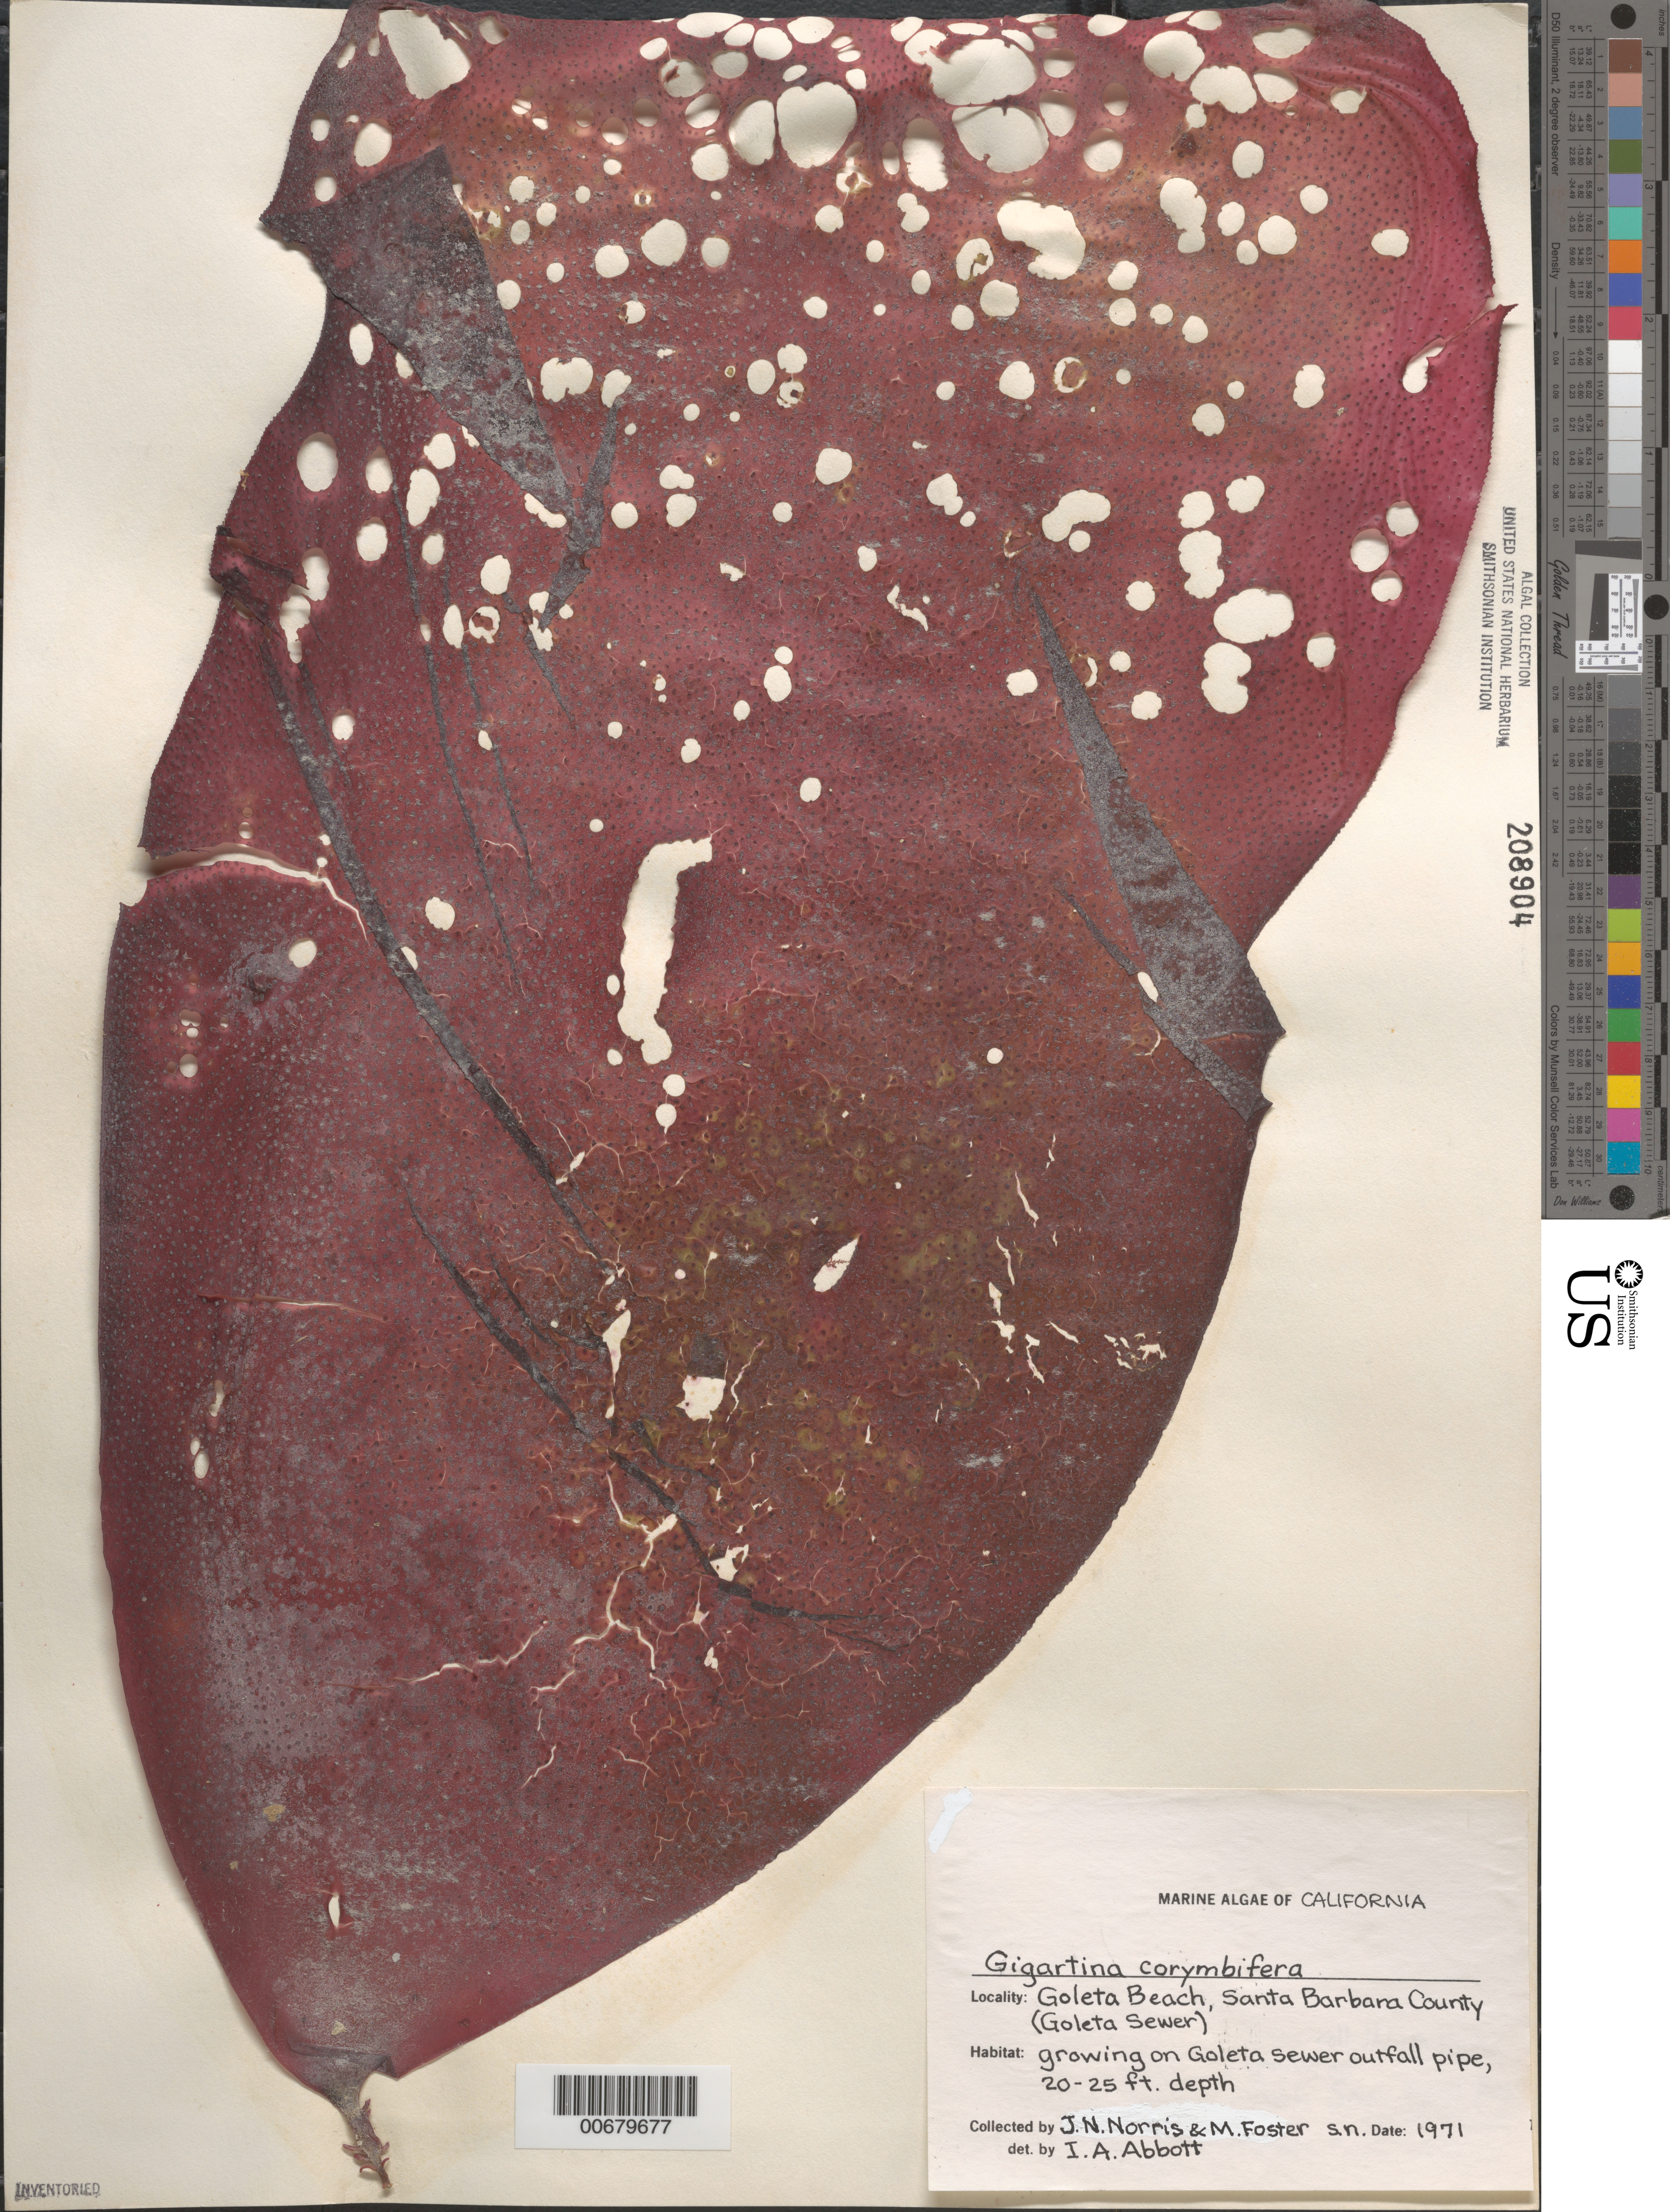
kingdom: Plantae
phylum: Rhodophyta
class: Florideophyceae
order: Gigartinales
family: Gigartinaceae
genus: Chondracanthus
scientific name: Chondracanthus corymbiferus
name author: (Kütz.) Guiry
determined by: Algae name updating Project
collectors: J. N. Norris & M. Foster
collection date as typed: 1971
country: United States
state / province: California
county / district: Santa Barbara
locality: Goleta Beach, Goleta Sewer outfall pipe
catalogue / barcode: US 208904